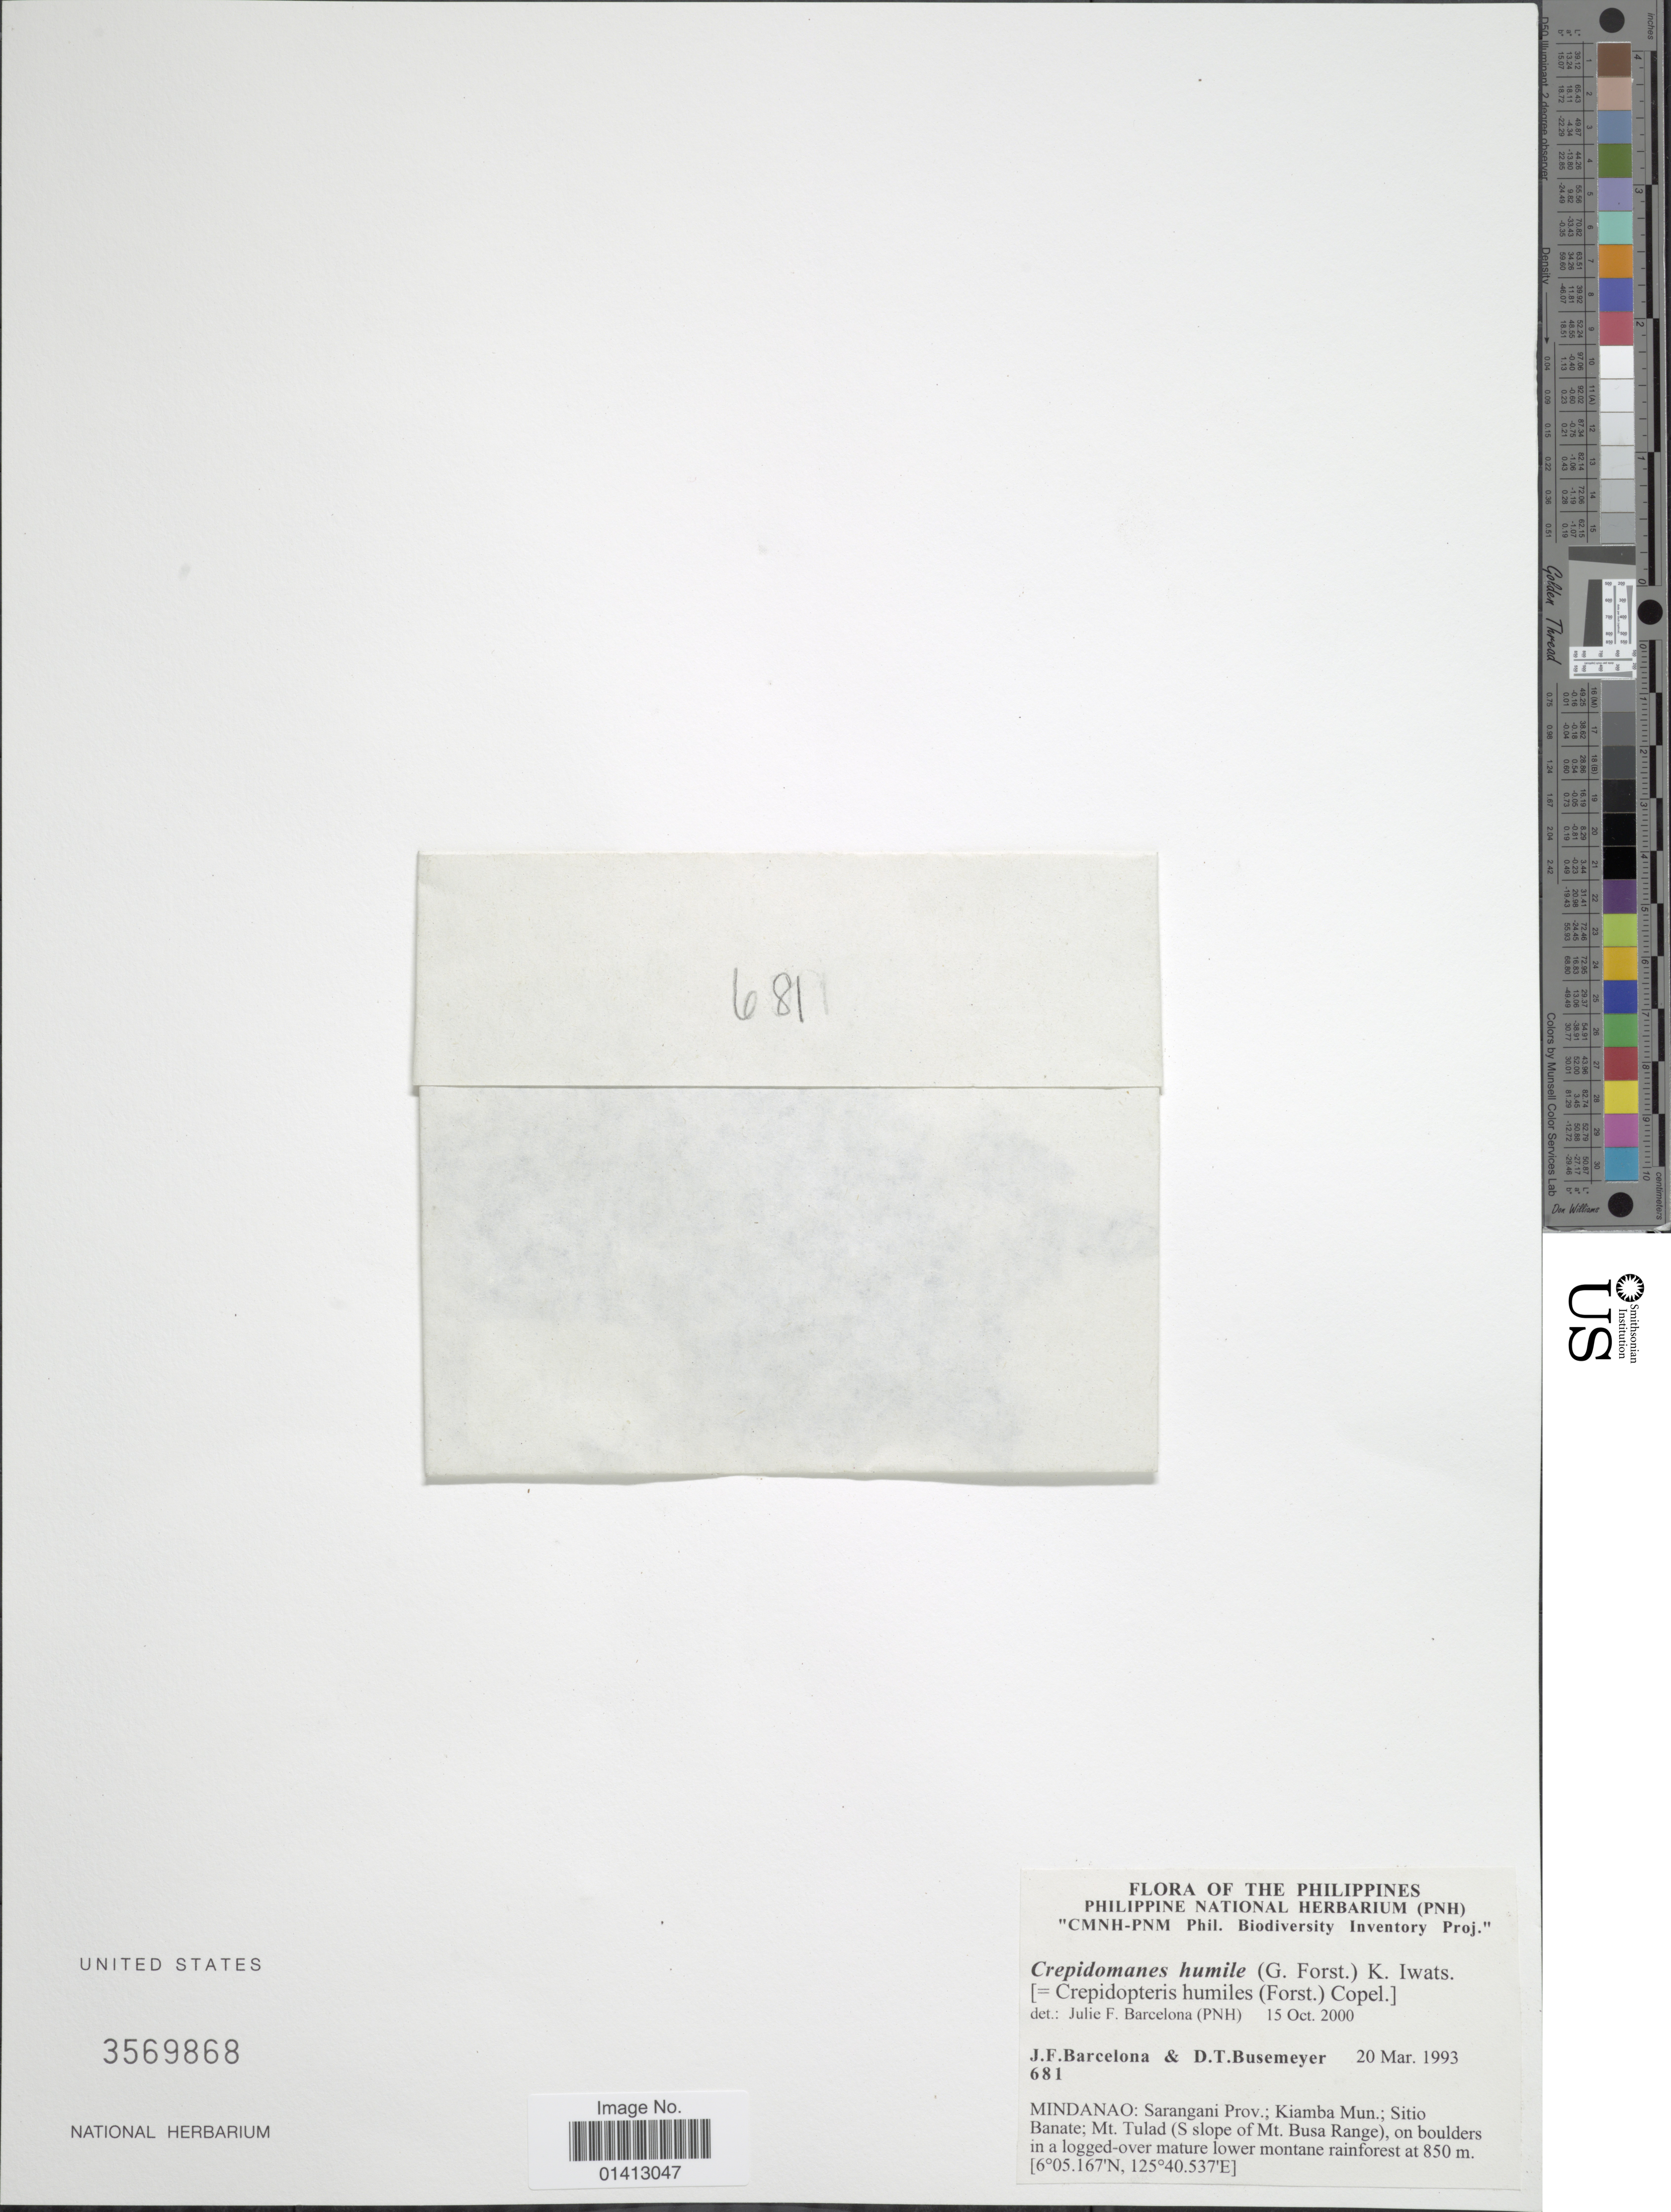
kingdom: Plantae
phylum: Tracheophyta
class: Polypodiopsida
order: Hymenophyllales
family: Hymenophyllaceae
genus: Crepidomanes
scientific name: Crepidomanes humilis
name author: (G. Forst.) Bosch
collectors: J. F. Barcelona & D. Busemeyer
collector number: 681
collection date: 1993-03-20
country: Philippines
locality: Mindanoa: Sarangani Prov; Kiamba Mun; Sitio Banate; Mt Tulad (S slope of Mt Busa Range)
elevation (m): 850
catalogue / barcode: US 3569868